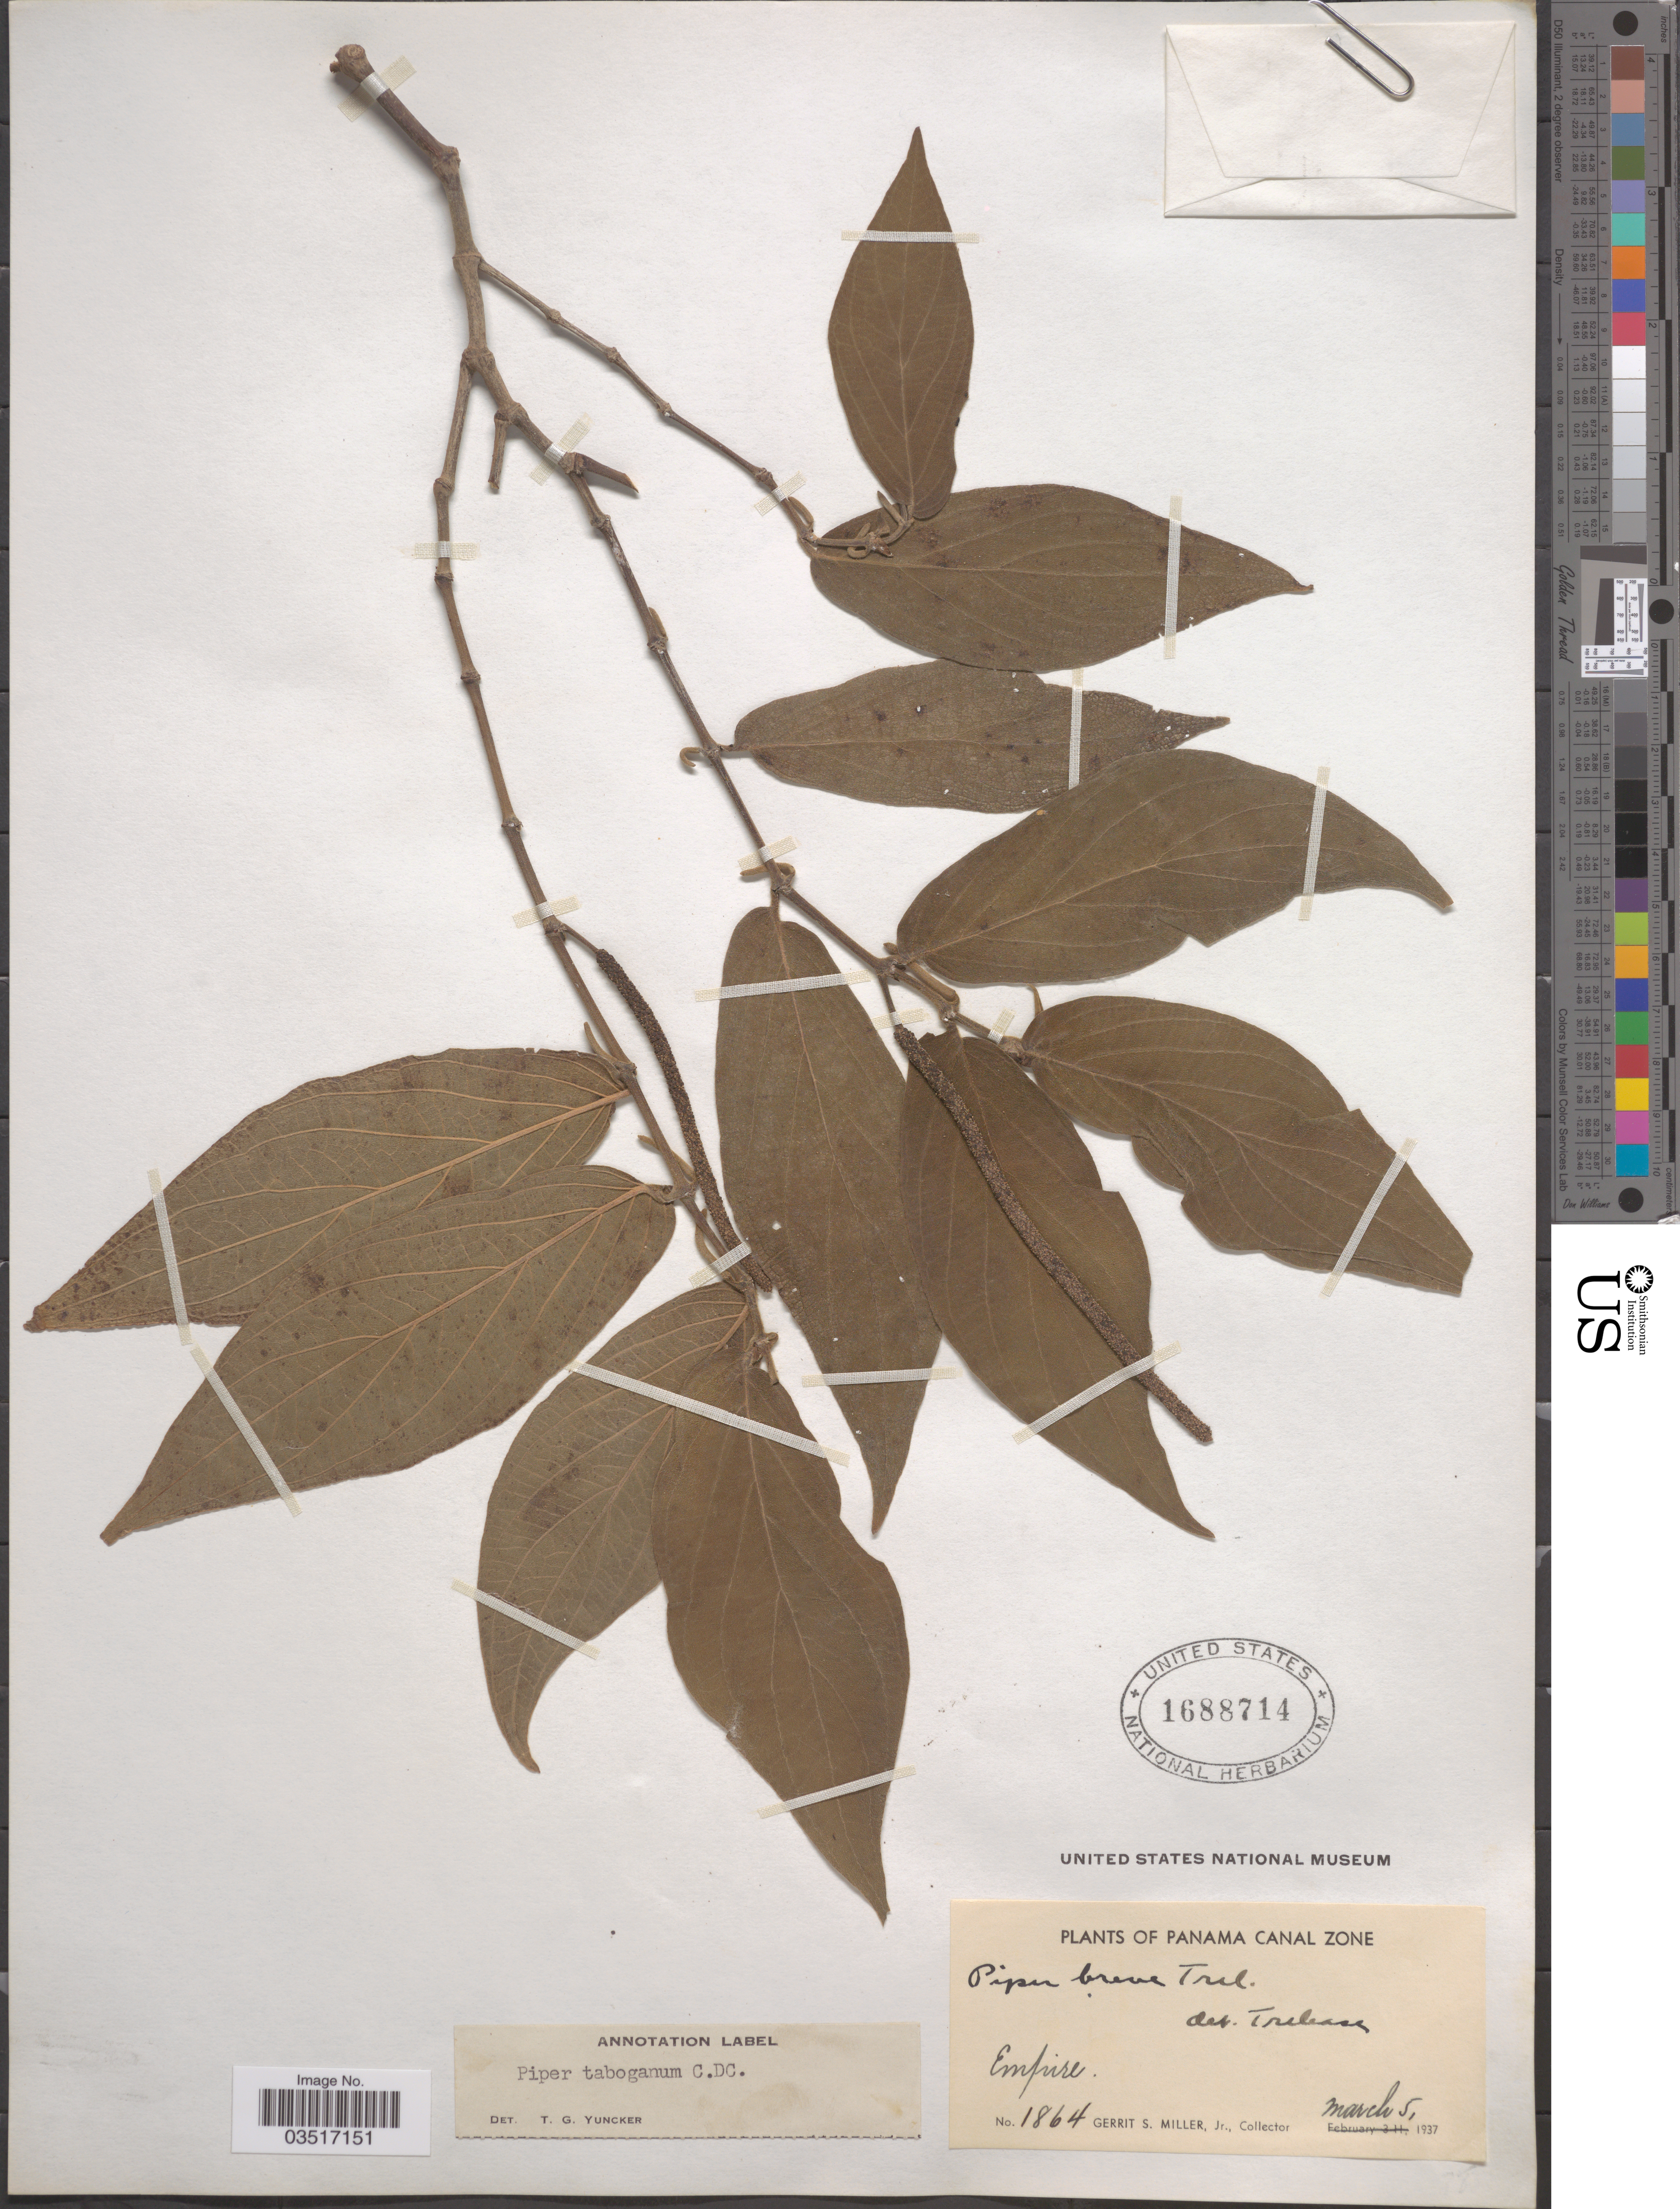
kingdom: Plantae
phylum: Tracheophyta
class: Magnoliopsida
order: Piperales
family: Piperaceae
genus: Piper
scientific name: Piper taboganum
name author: C. DC.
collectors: G. S. Miller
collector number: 1864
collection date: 1937-03-05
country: Panama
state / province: Colón / Panamá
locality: Panama Canal Zone. Empire.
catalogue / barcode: US 1688714